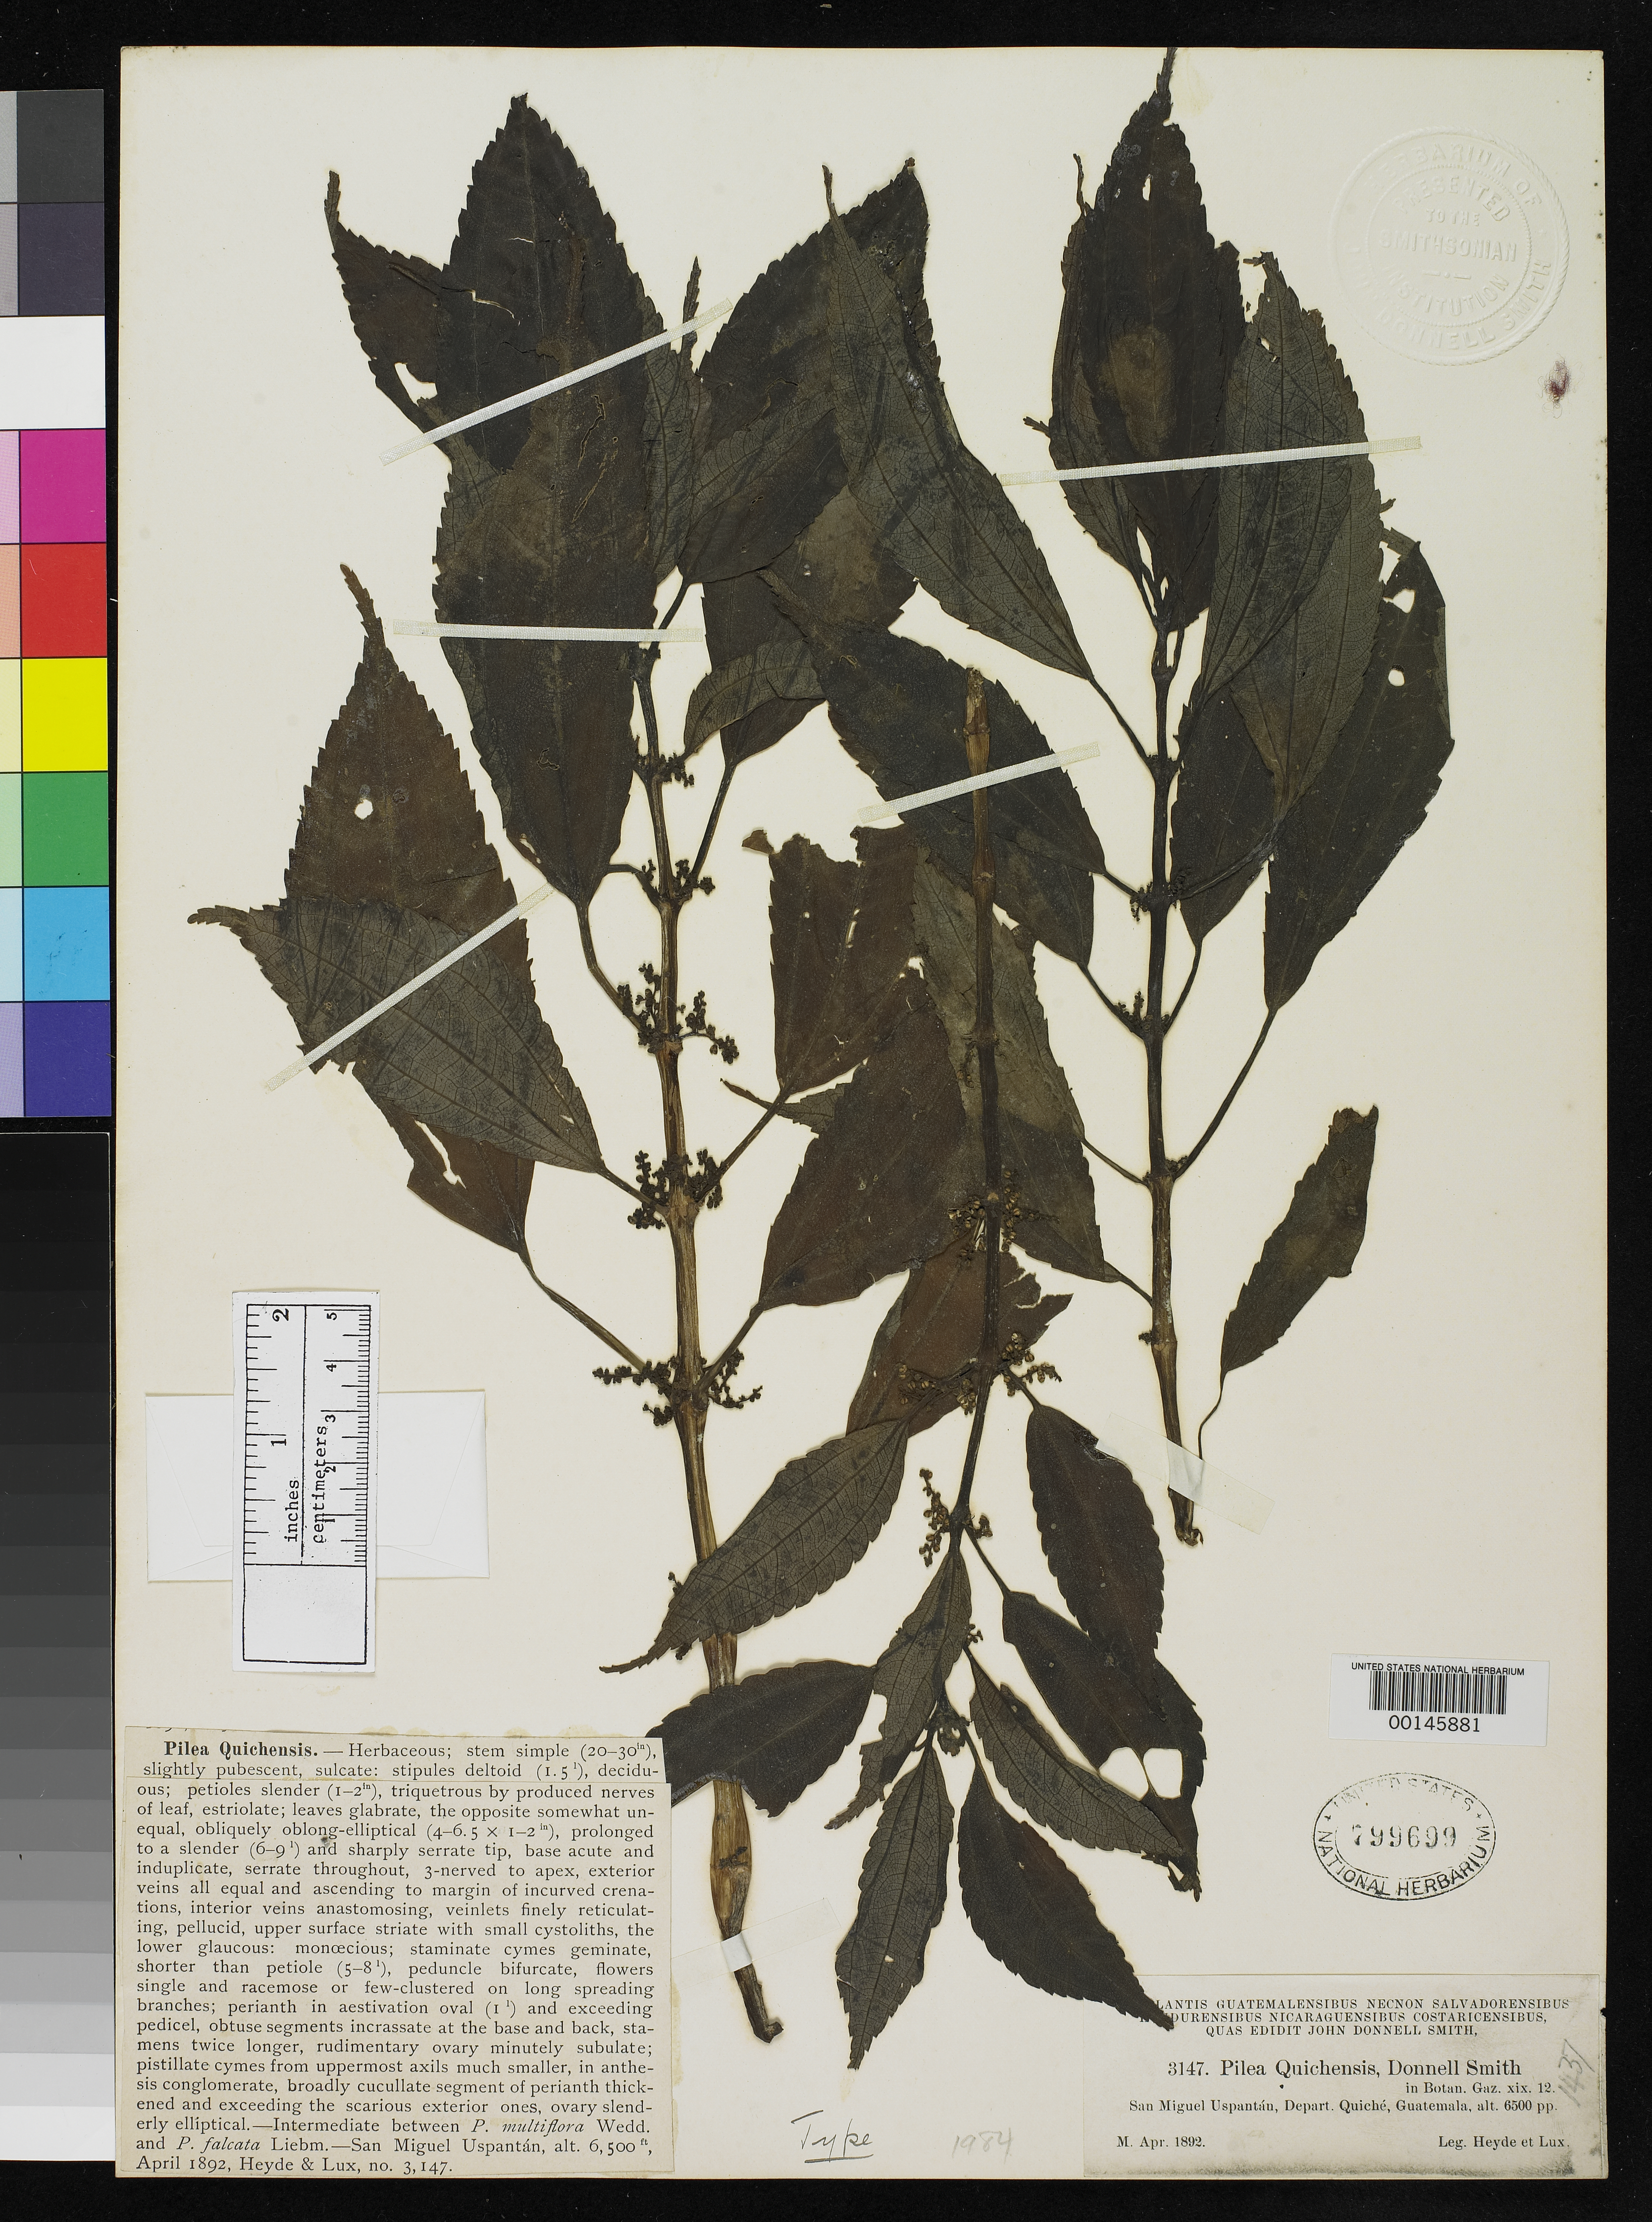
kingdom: Plantae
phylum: Tracheophyta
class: Magnoliopsida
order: Rosales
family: Urticaceae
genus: Pilea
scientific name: Pilea quichensis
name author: Donn. Sm.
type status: Type Collection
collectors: E. T. Heyde & E. Lux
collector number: J.D.S. 3147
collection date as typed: Apr 1892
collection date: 1892-04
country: Guatemala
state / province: El Quiché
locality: San Miguel Uspantán.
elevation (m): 1981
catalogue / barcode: US 799699